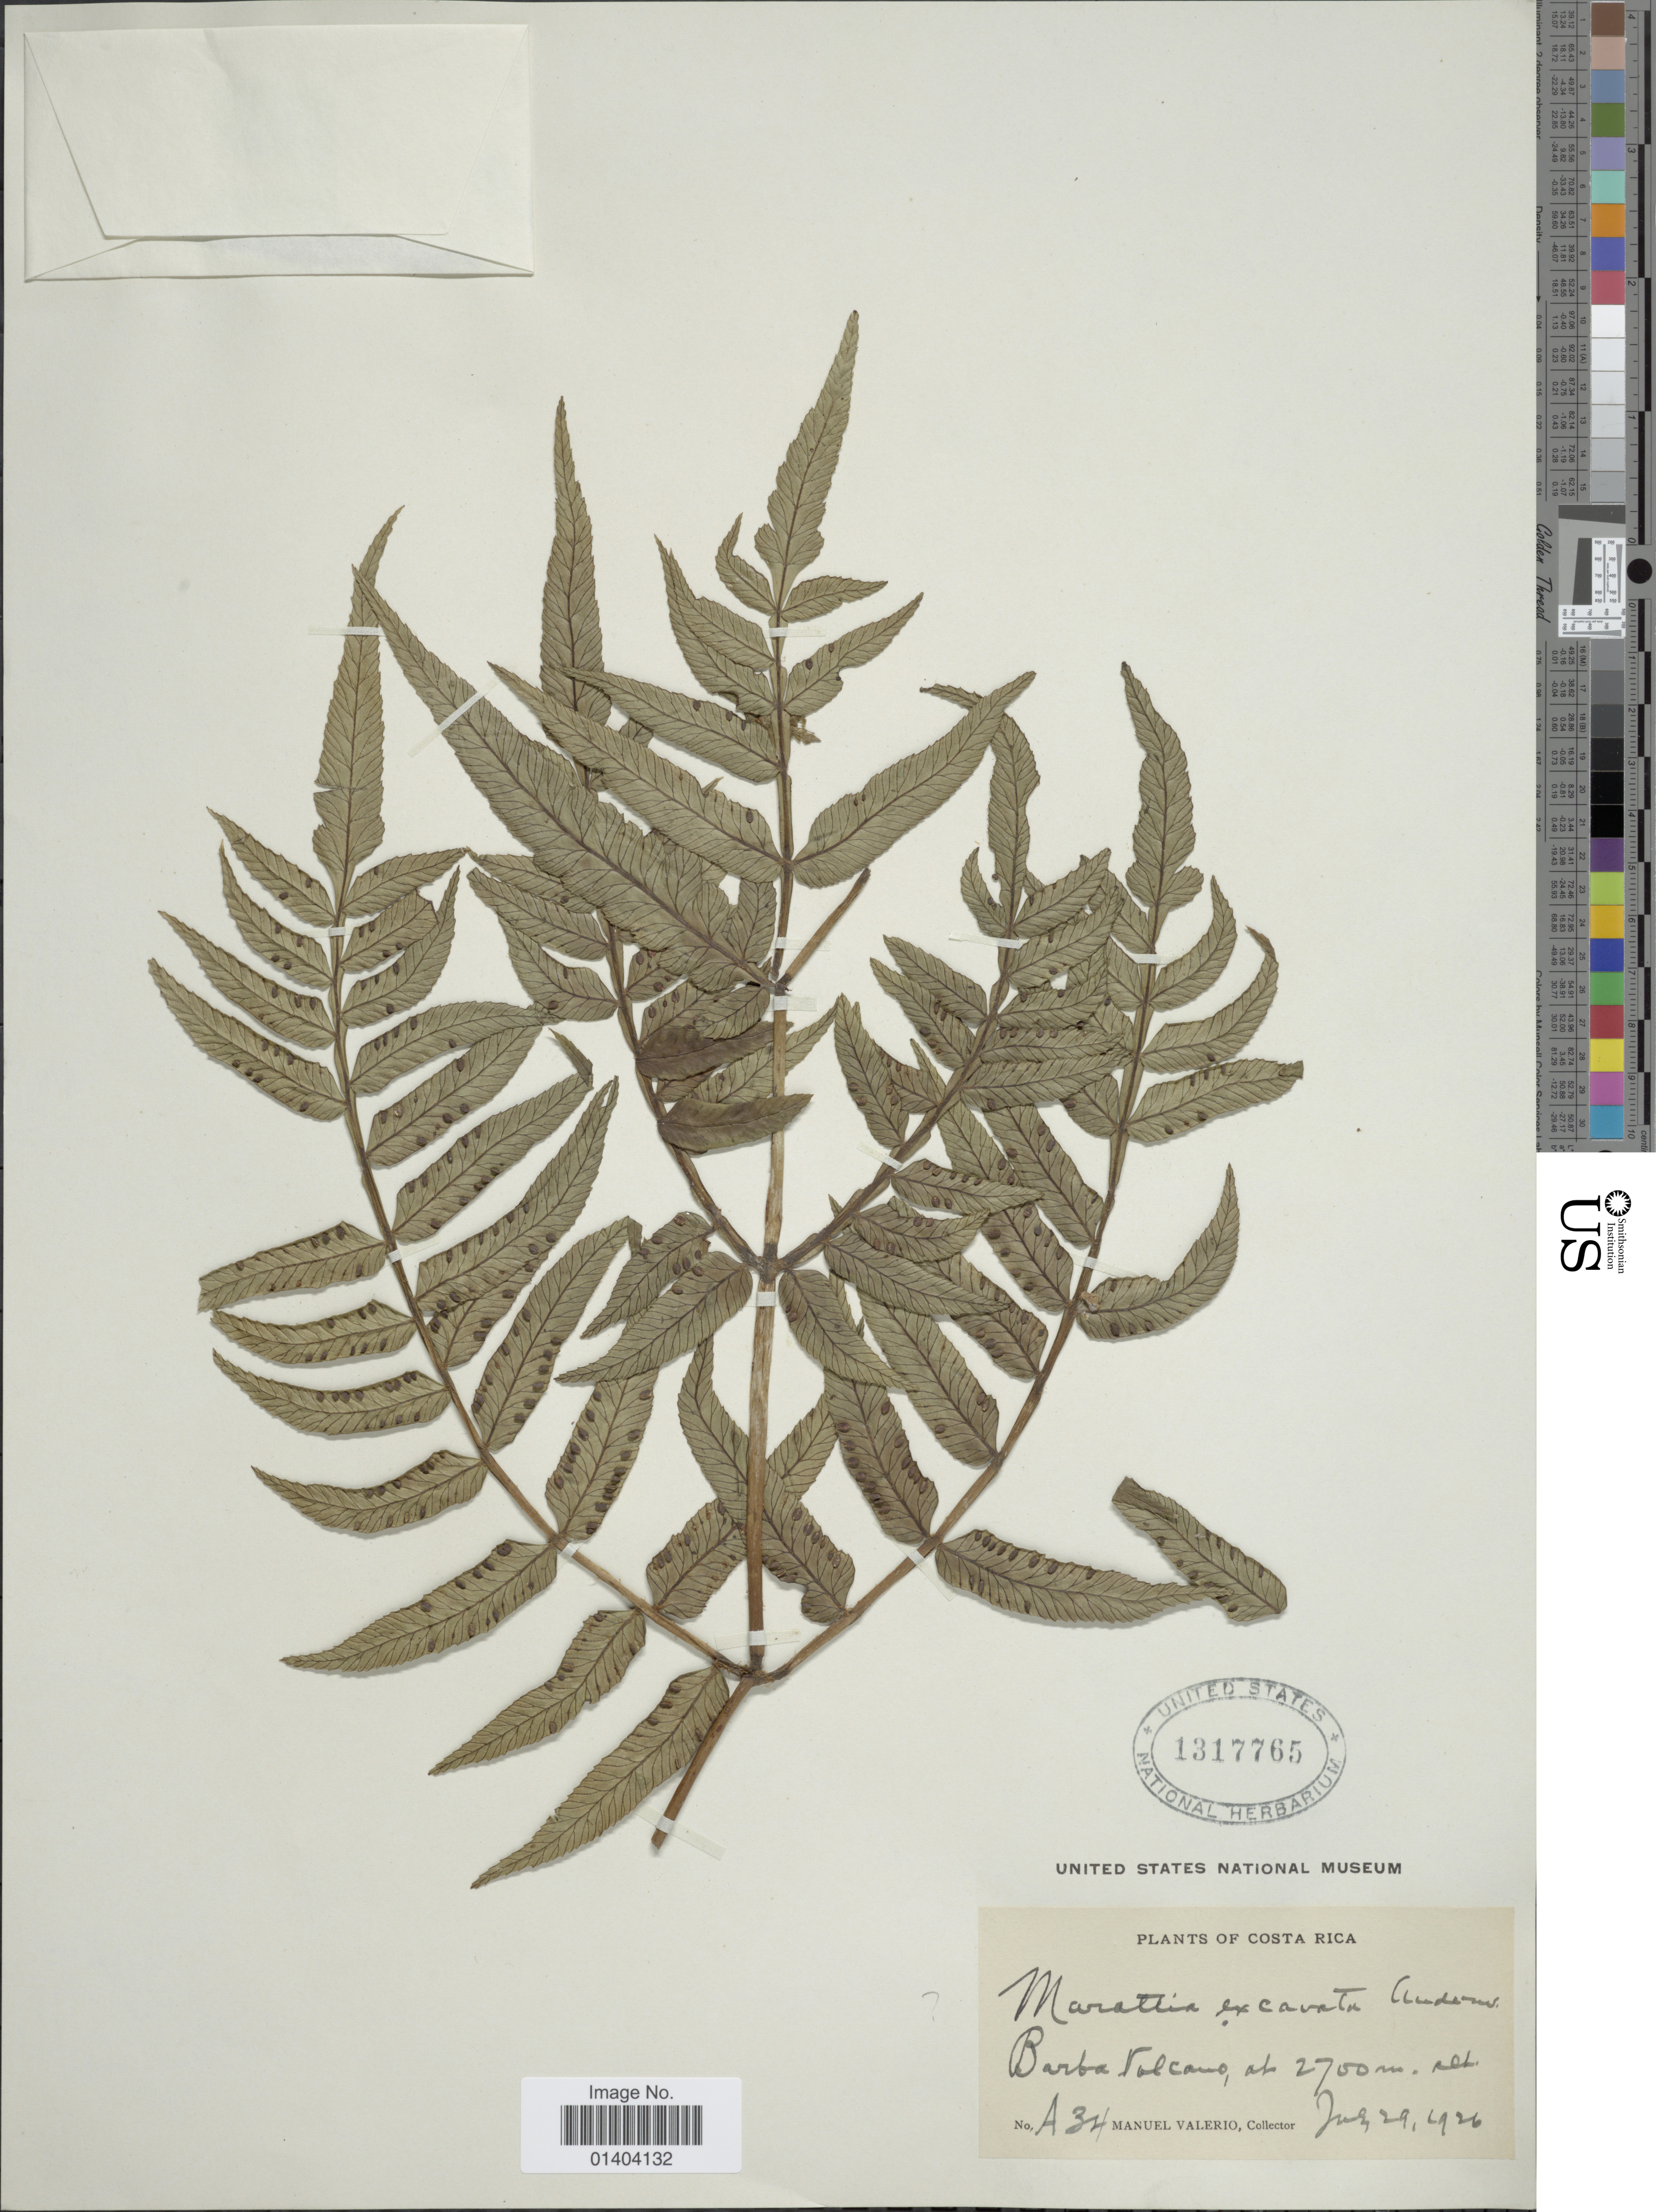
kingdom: Plantae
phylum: Tracheophyta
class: Polypodiopsida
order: Marattiales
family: Marattiaceae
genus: Marattia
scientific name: Marattia excavata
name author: Underw.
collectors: M. Valerio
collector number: A34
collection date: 1926-06-29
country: Costa Rica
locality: Barba volcano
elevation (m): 2700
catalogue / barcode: US 1317765